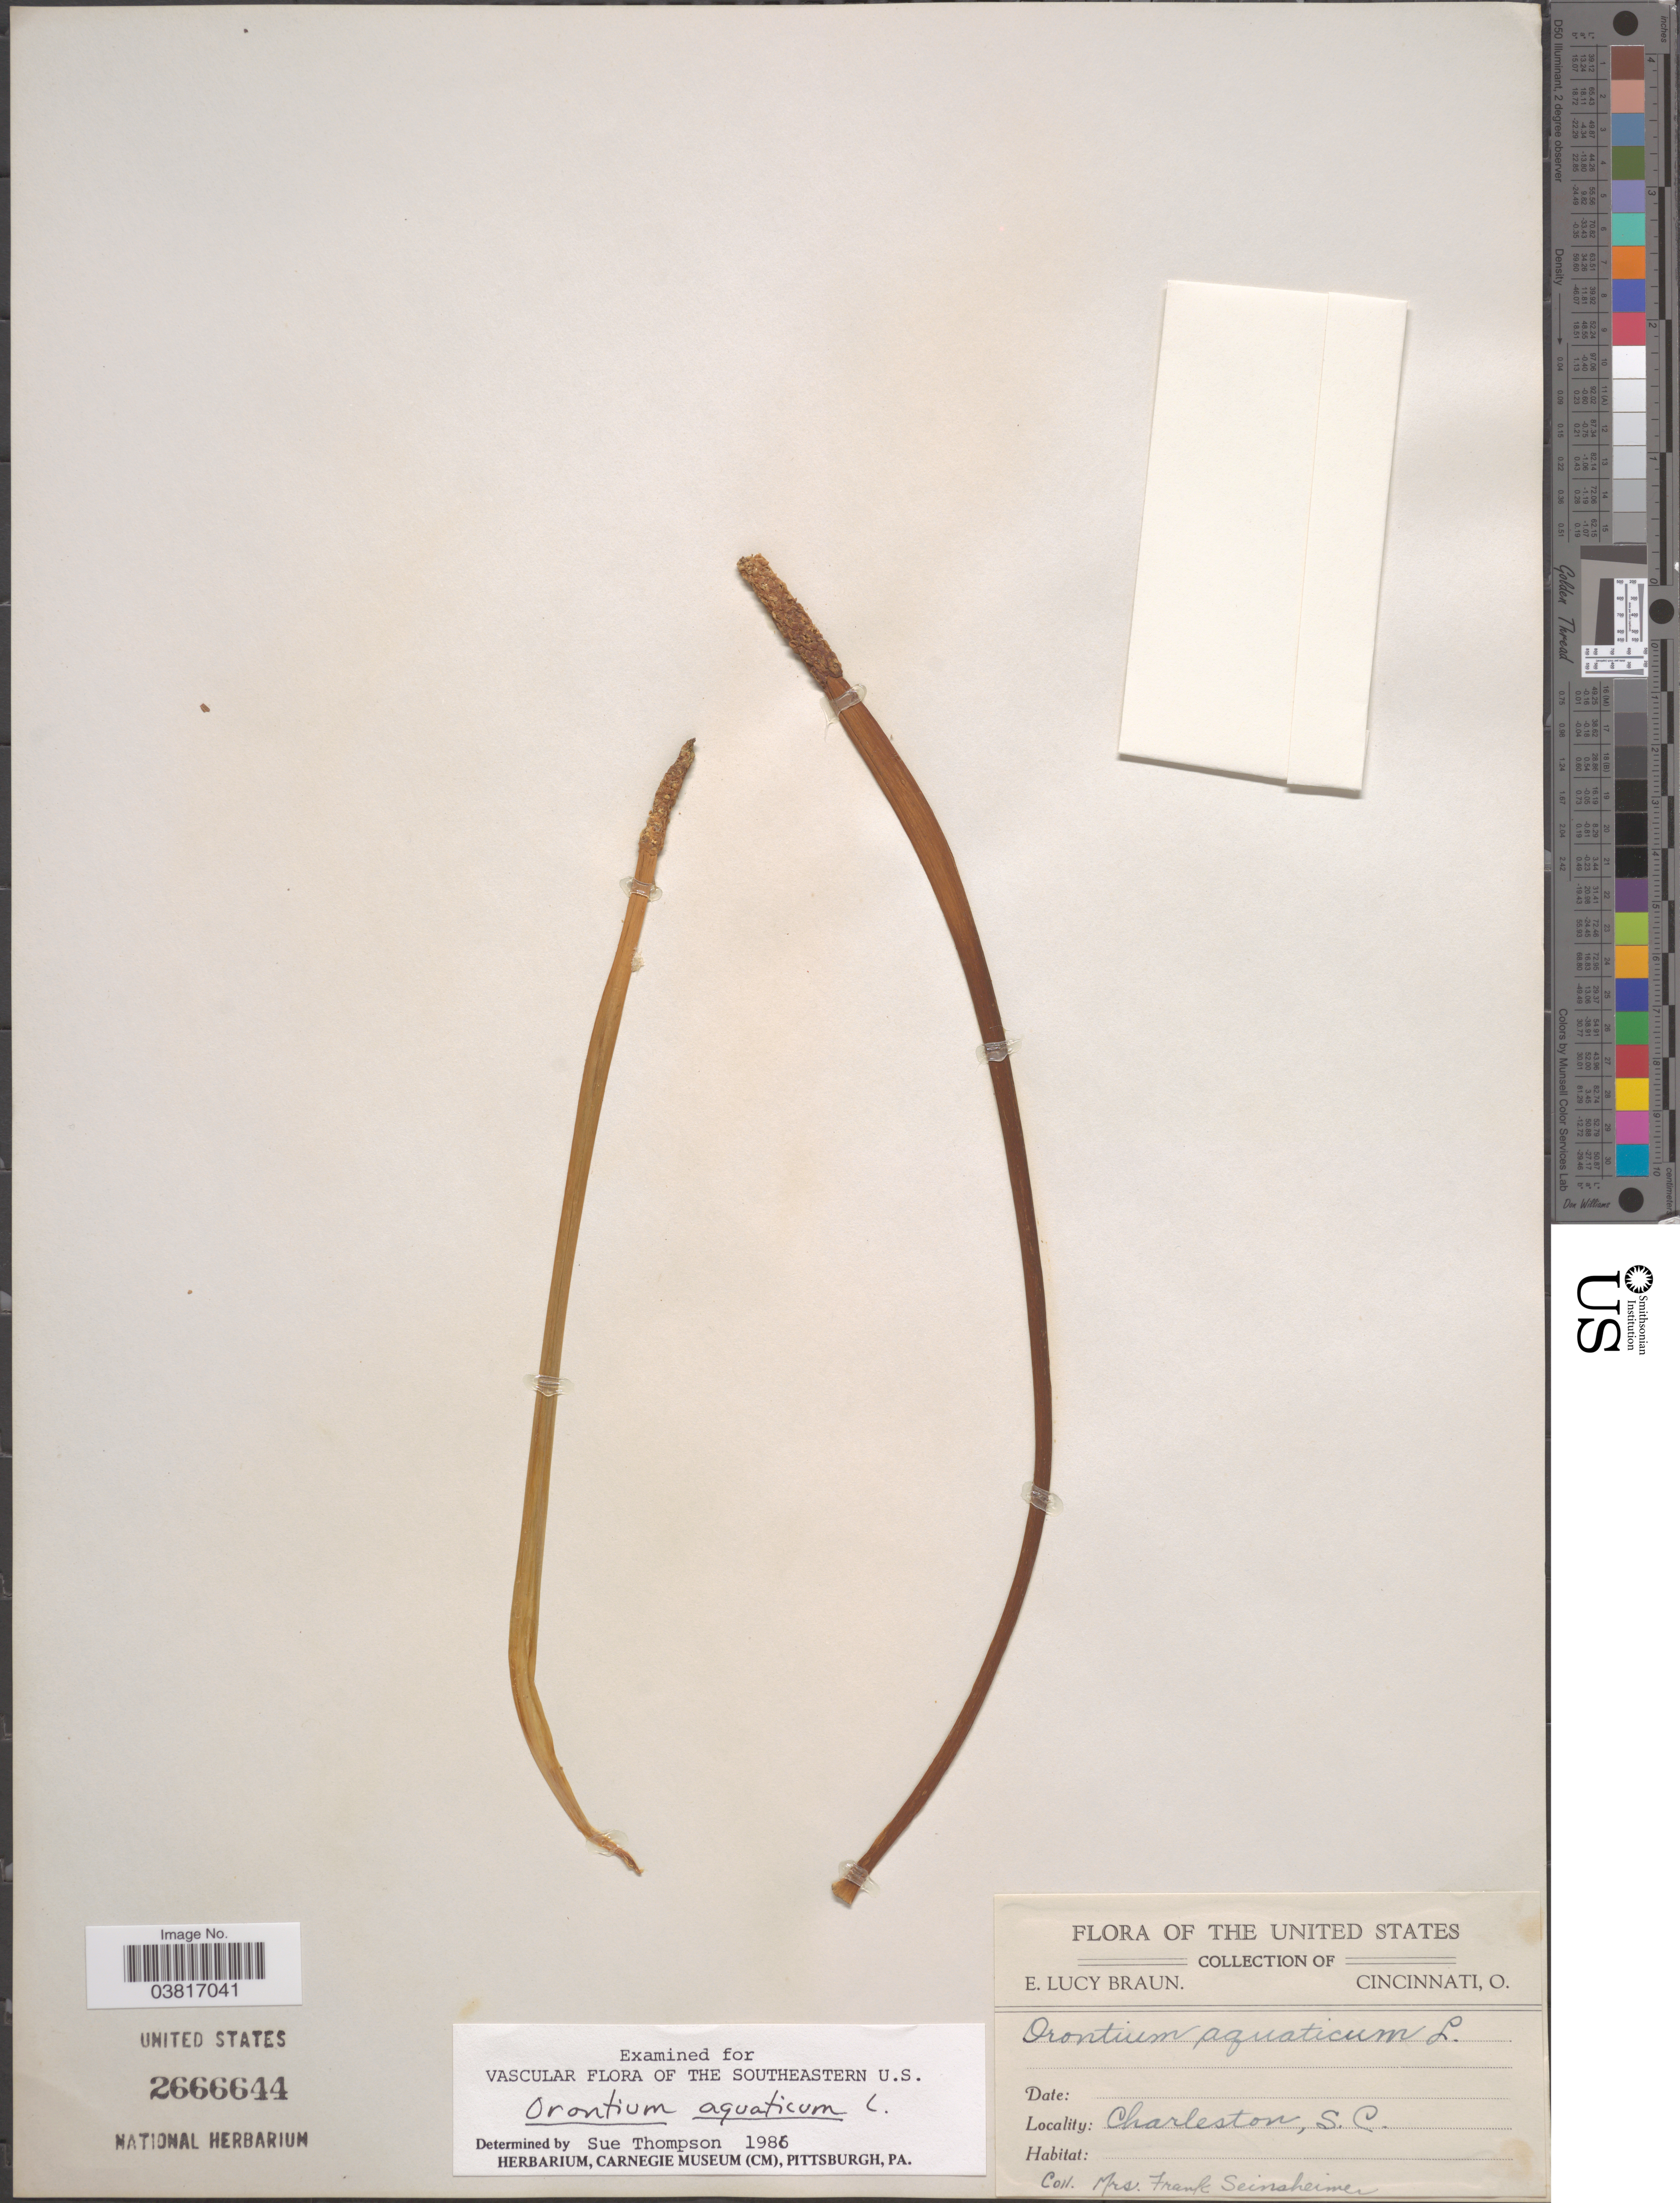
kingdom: Plantae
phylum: Tracheophyta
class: Liliopsida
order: Alismatales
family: Araceae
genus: Orontium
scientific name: Orontium aquaticum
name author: L.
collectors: F. Seinsheimer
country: United States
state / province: South Carolina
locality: Charleston.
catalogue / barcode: US 2666644